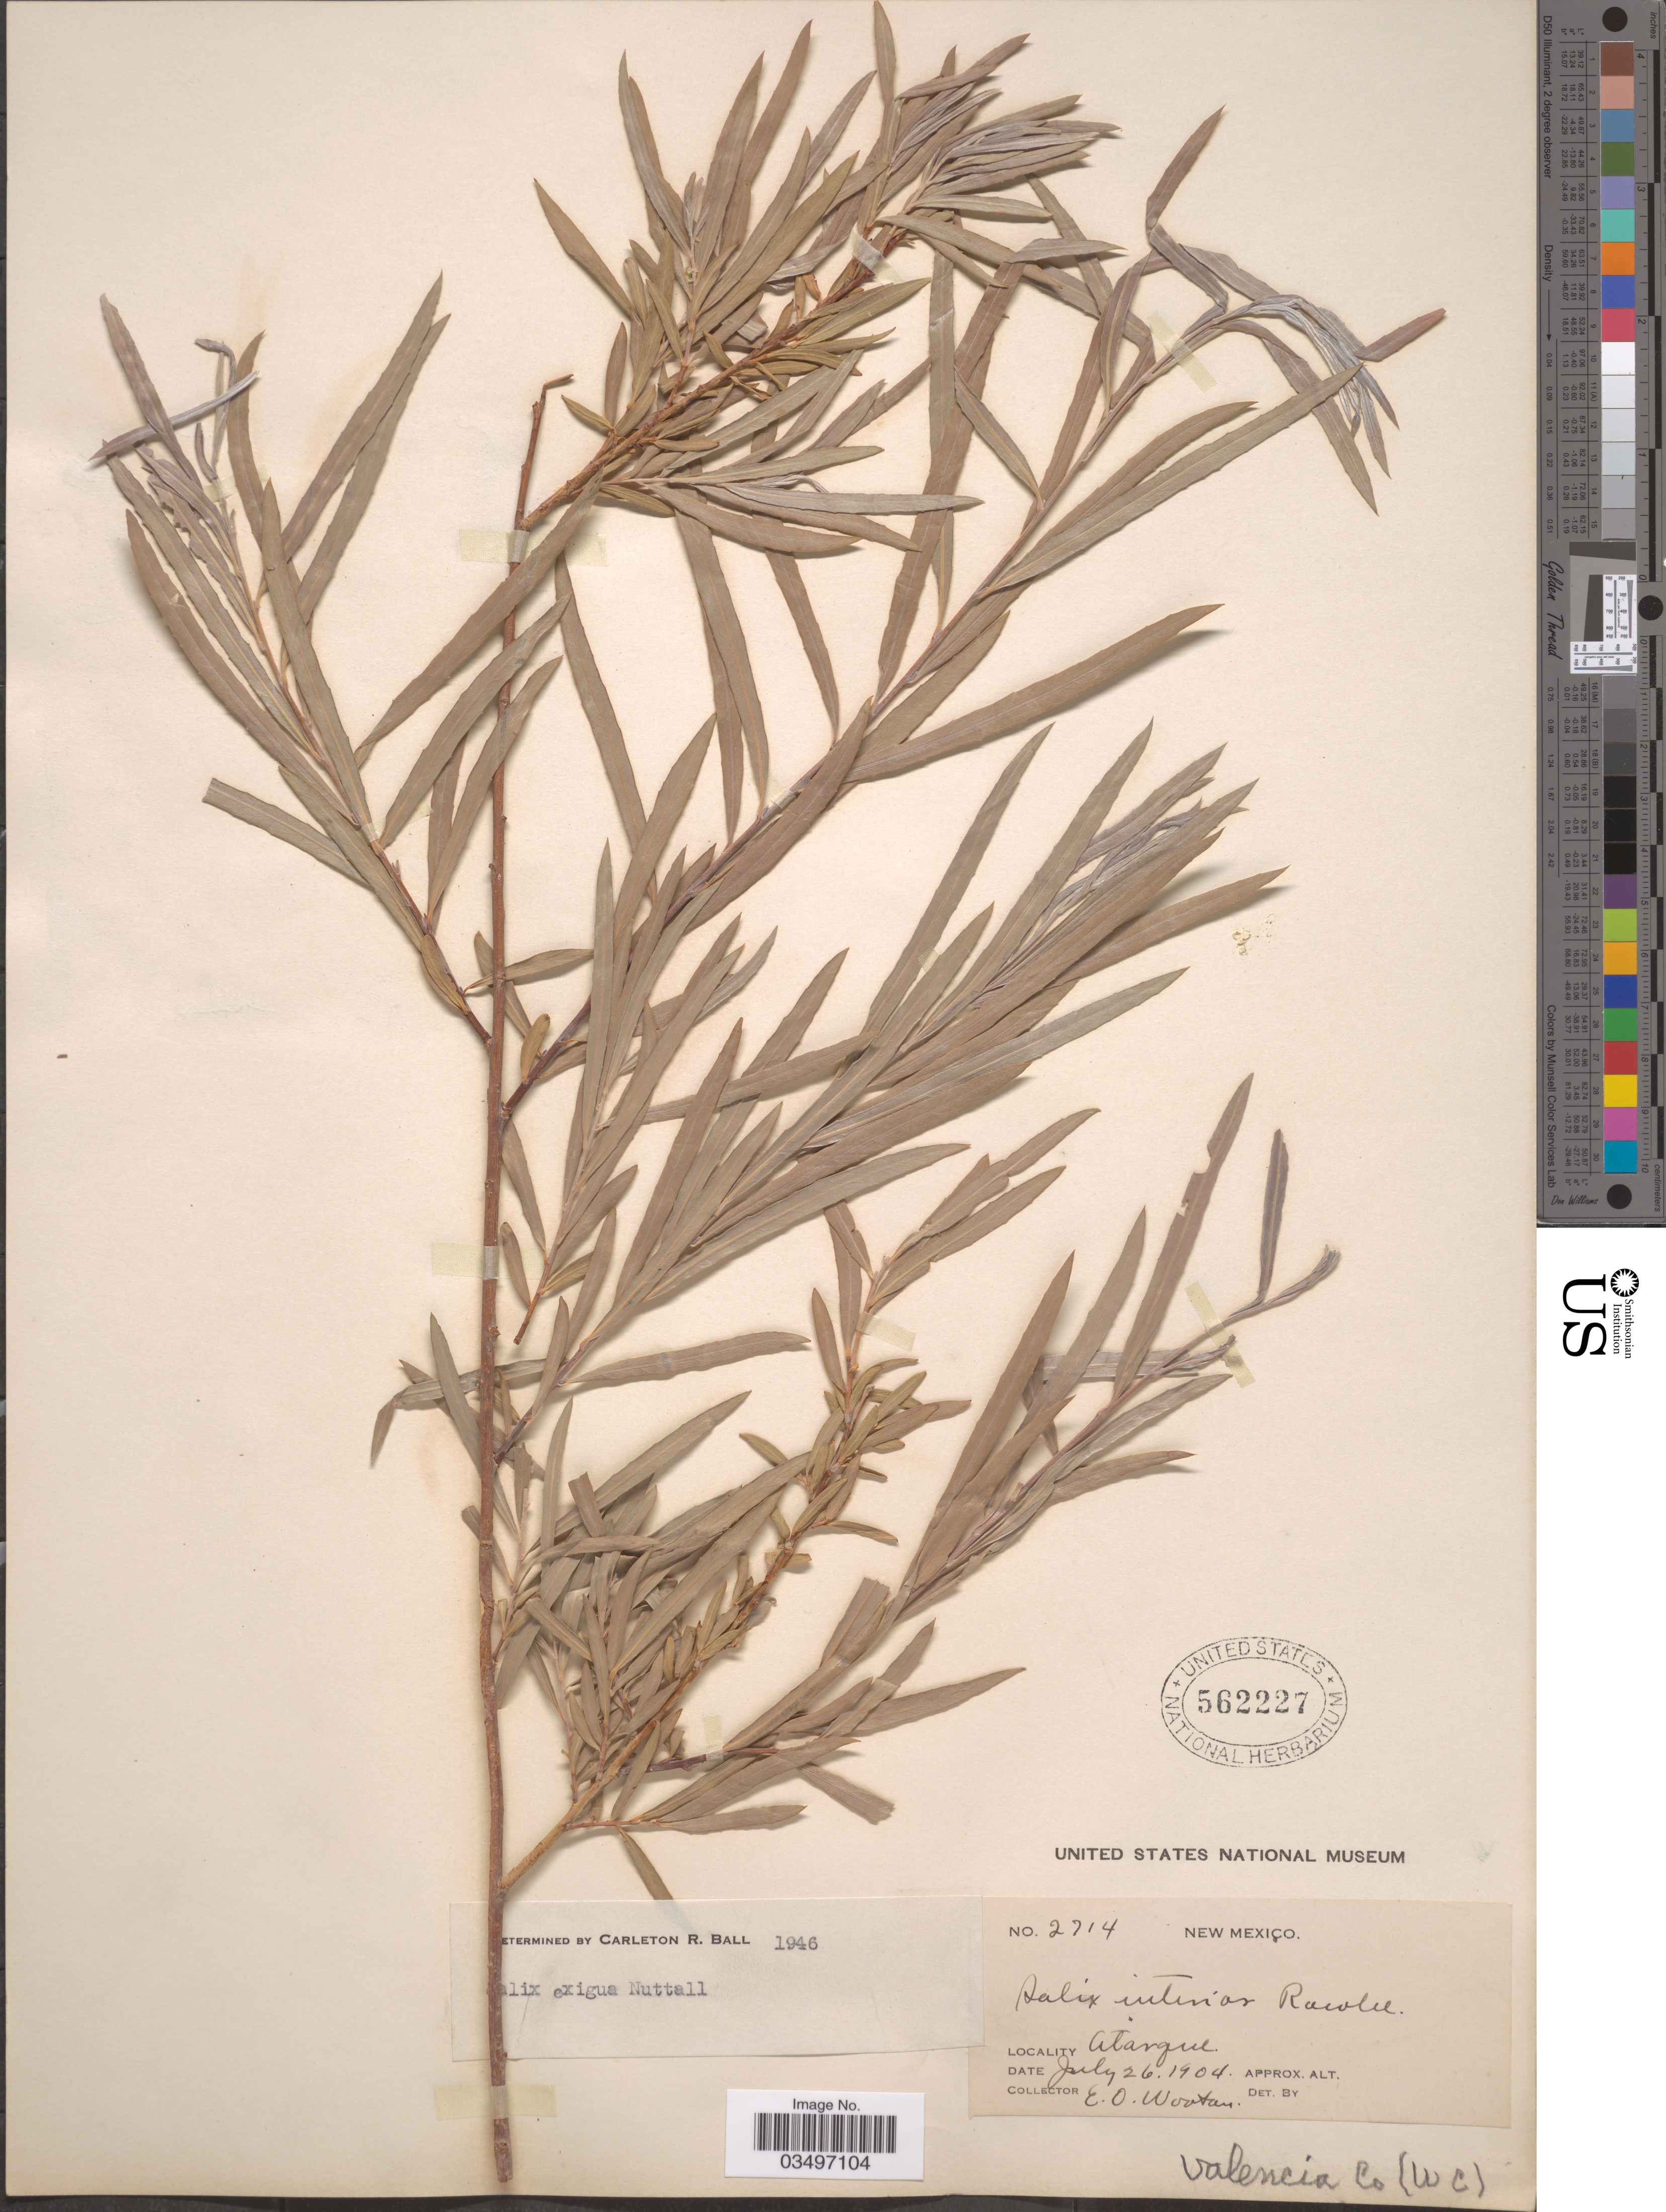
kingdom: Plantae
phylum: Tracheophyta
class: Magnoliopsida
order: Malpighiales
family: Salicaceae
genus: Salix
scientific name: Salix exigua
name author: Nutt.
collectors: E. O. Wooton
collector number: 2714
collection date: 1904-07-26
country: United States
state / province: New Mexico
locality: Atarque. Valencia Co (WC).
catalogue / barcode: US 562227